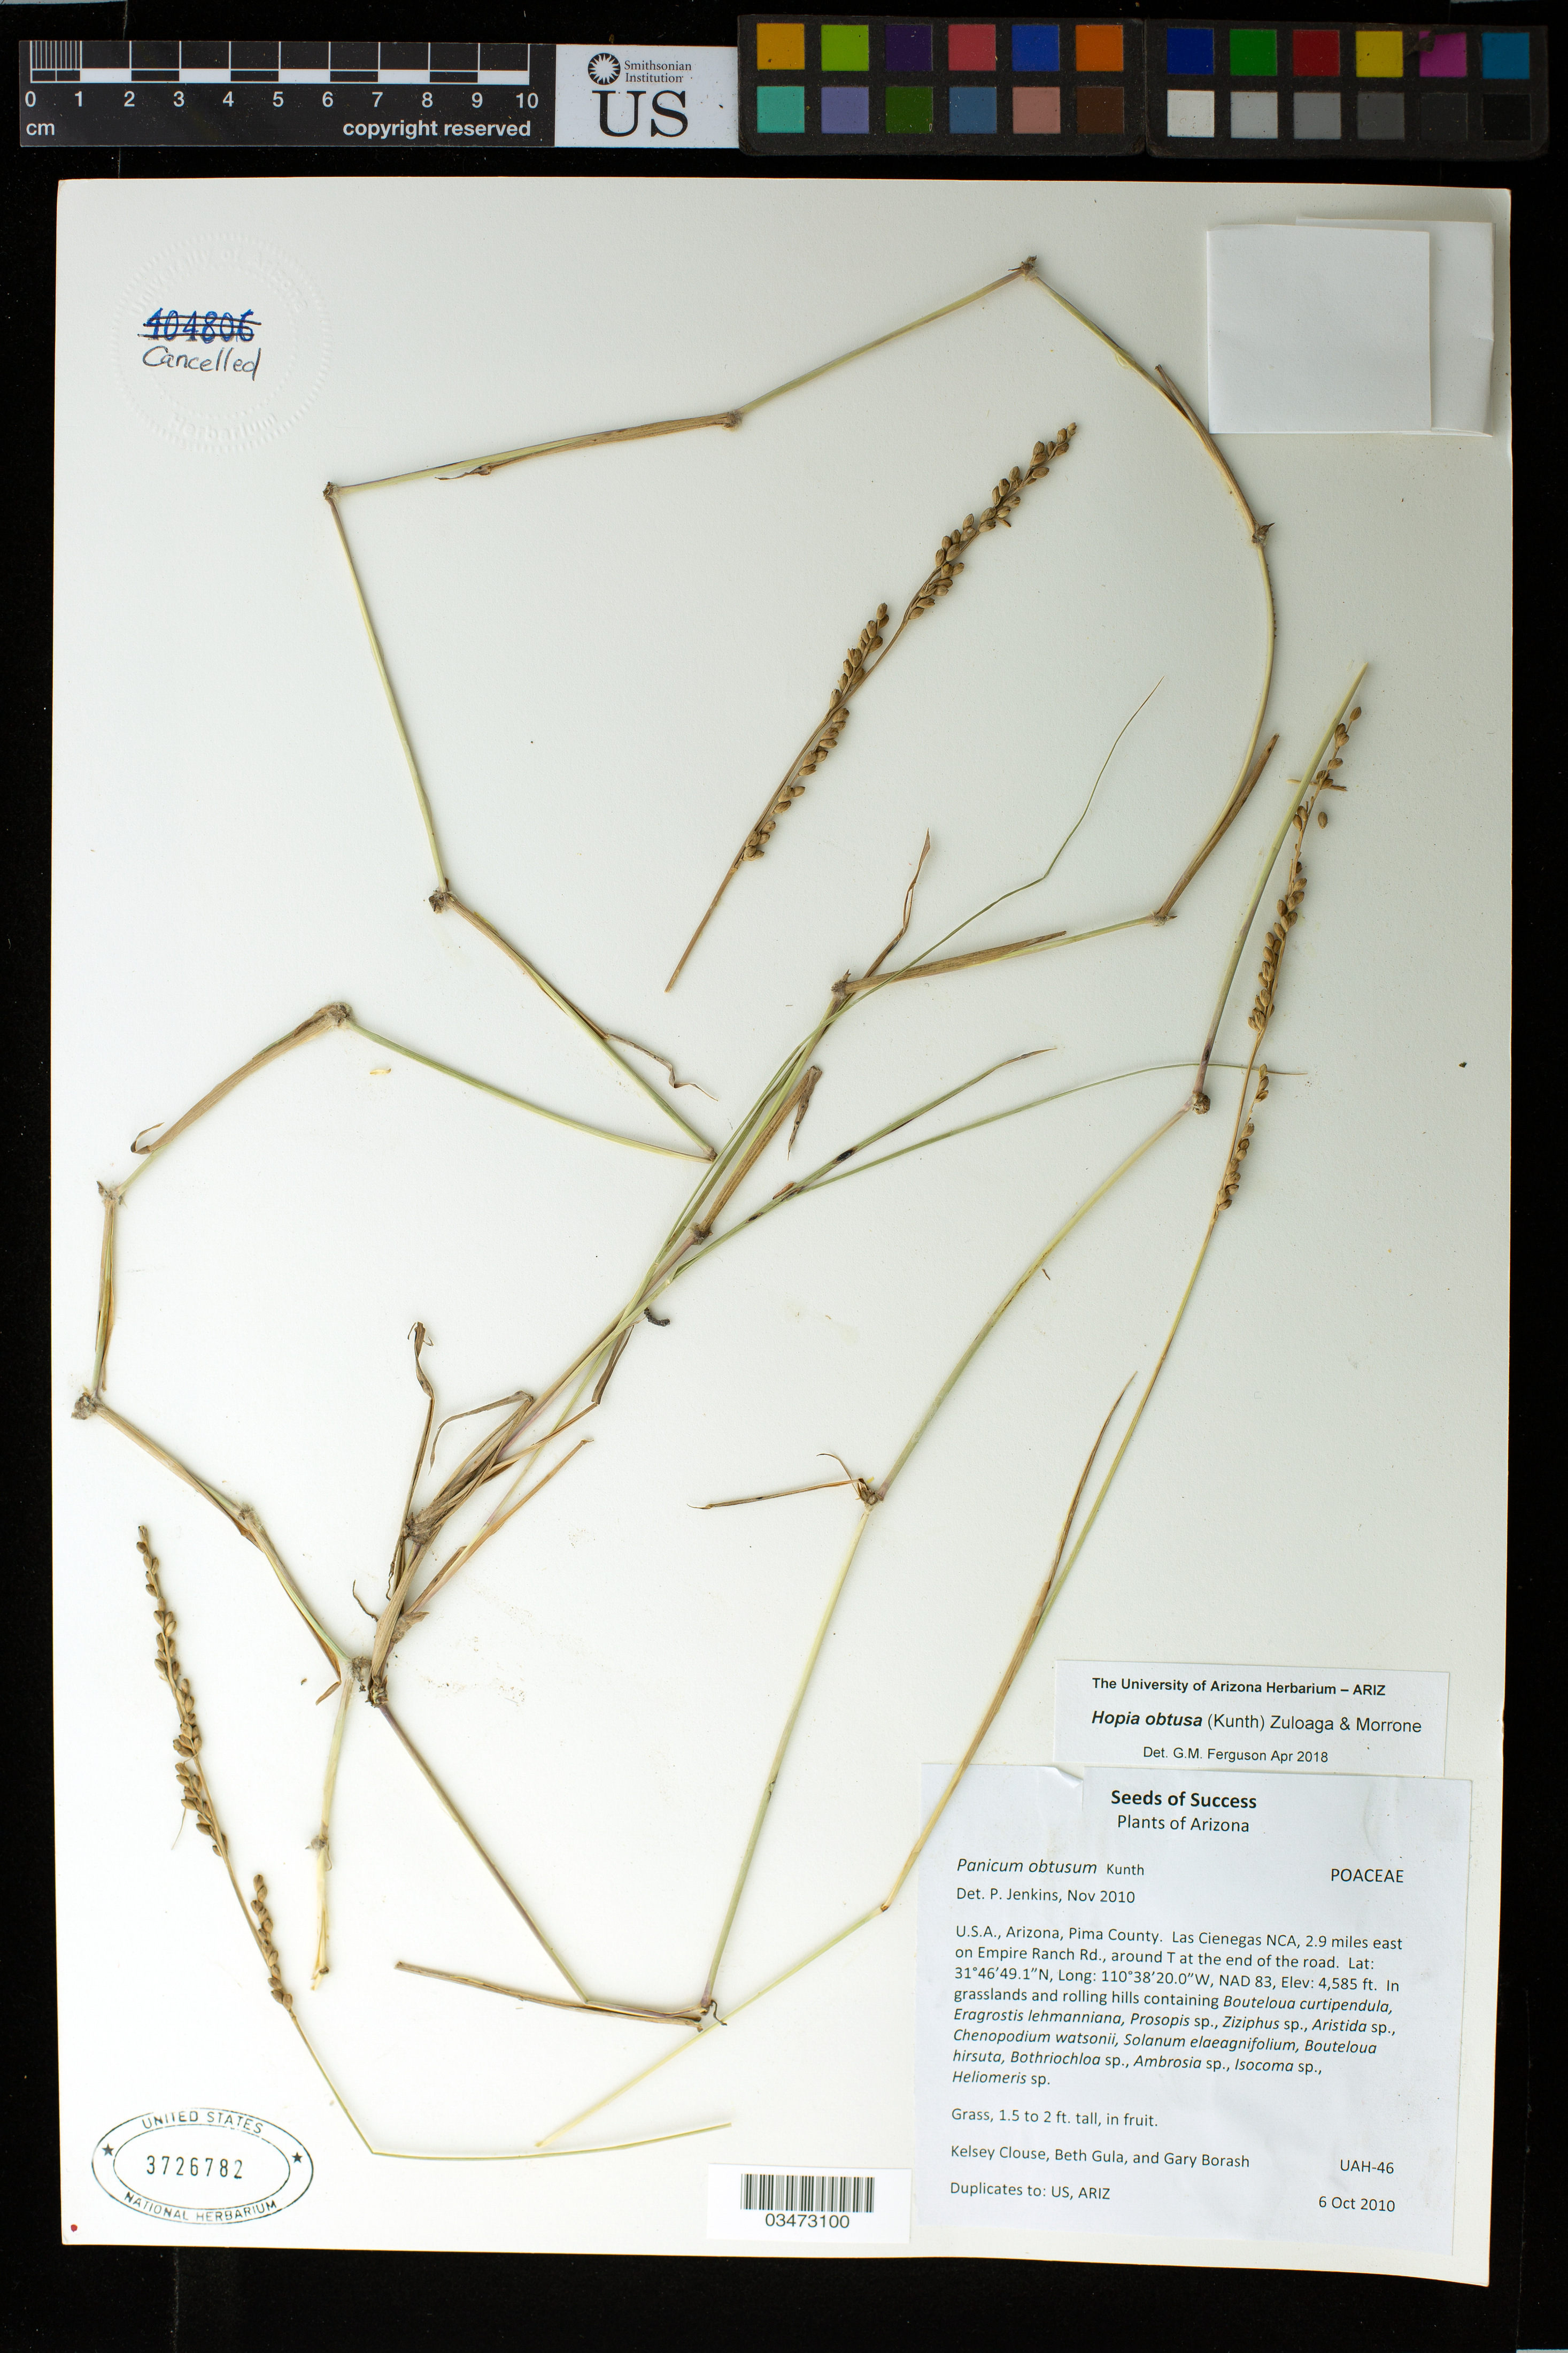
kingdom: Plantae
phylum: Tracheophyta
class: Liliopsida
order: Poales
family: Poaceae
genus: Hopia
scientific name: Hopia obtusa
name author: (Kunth) Zuloaga & Morrone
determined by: Ferguson, G. M.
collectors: K. Clouse, B. Gula & G. Borash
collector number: UAH-46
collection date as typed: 06 Oct 2010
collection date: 2010-10-06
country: United States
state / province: Arizona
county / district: Pima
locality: Las Cienegas NCA, 2.9 miles east on Empire Ranch Rd., around T at the end of the road.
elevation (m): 1398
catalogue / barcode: US 3726782